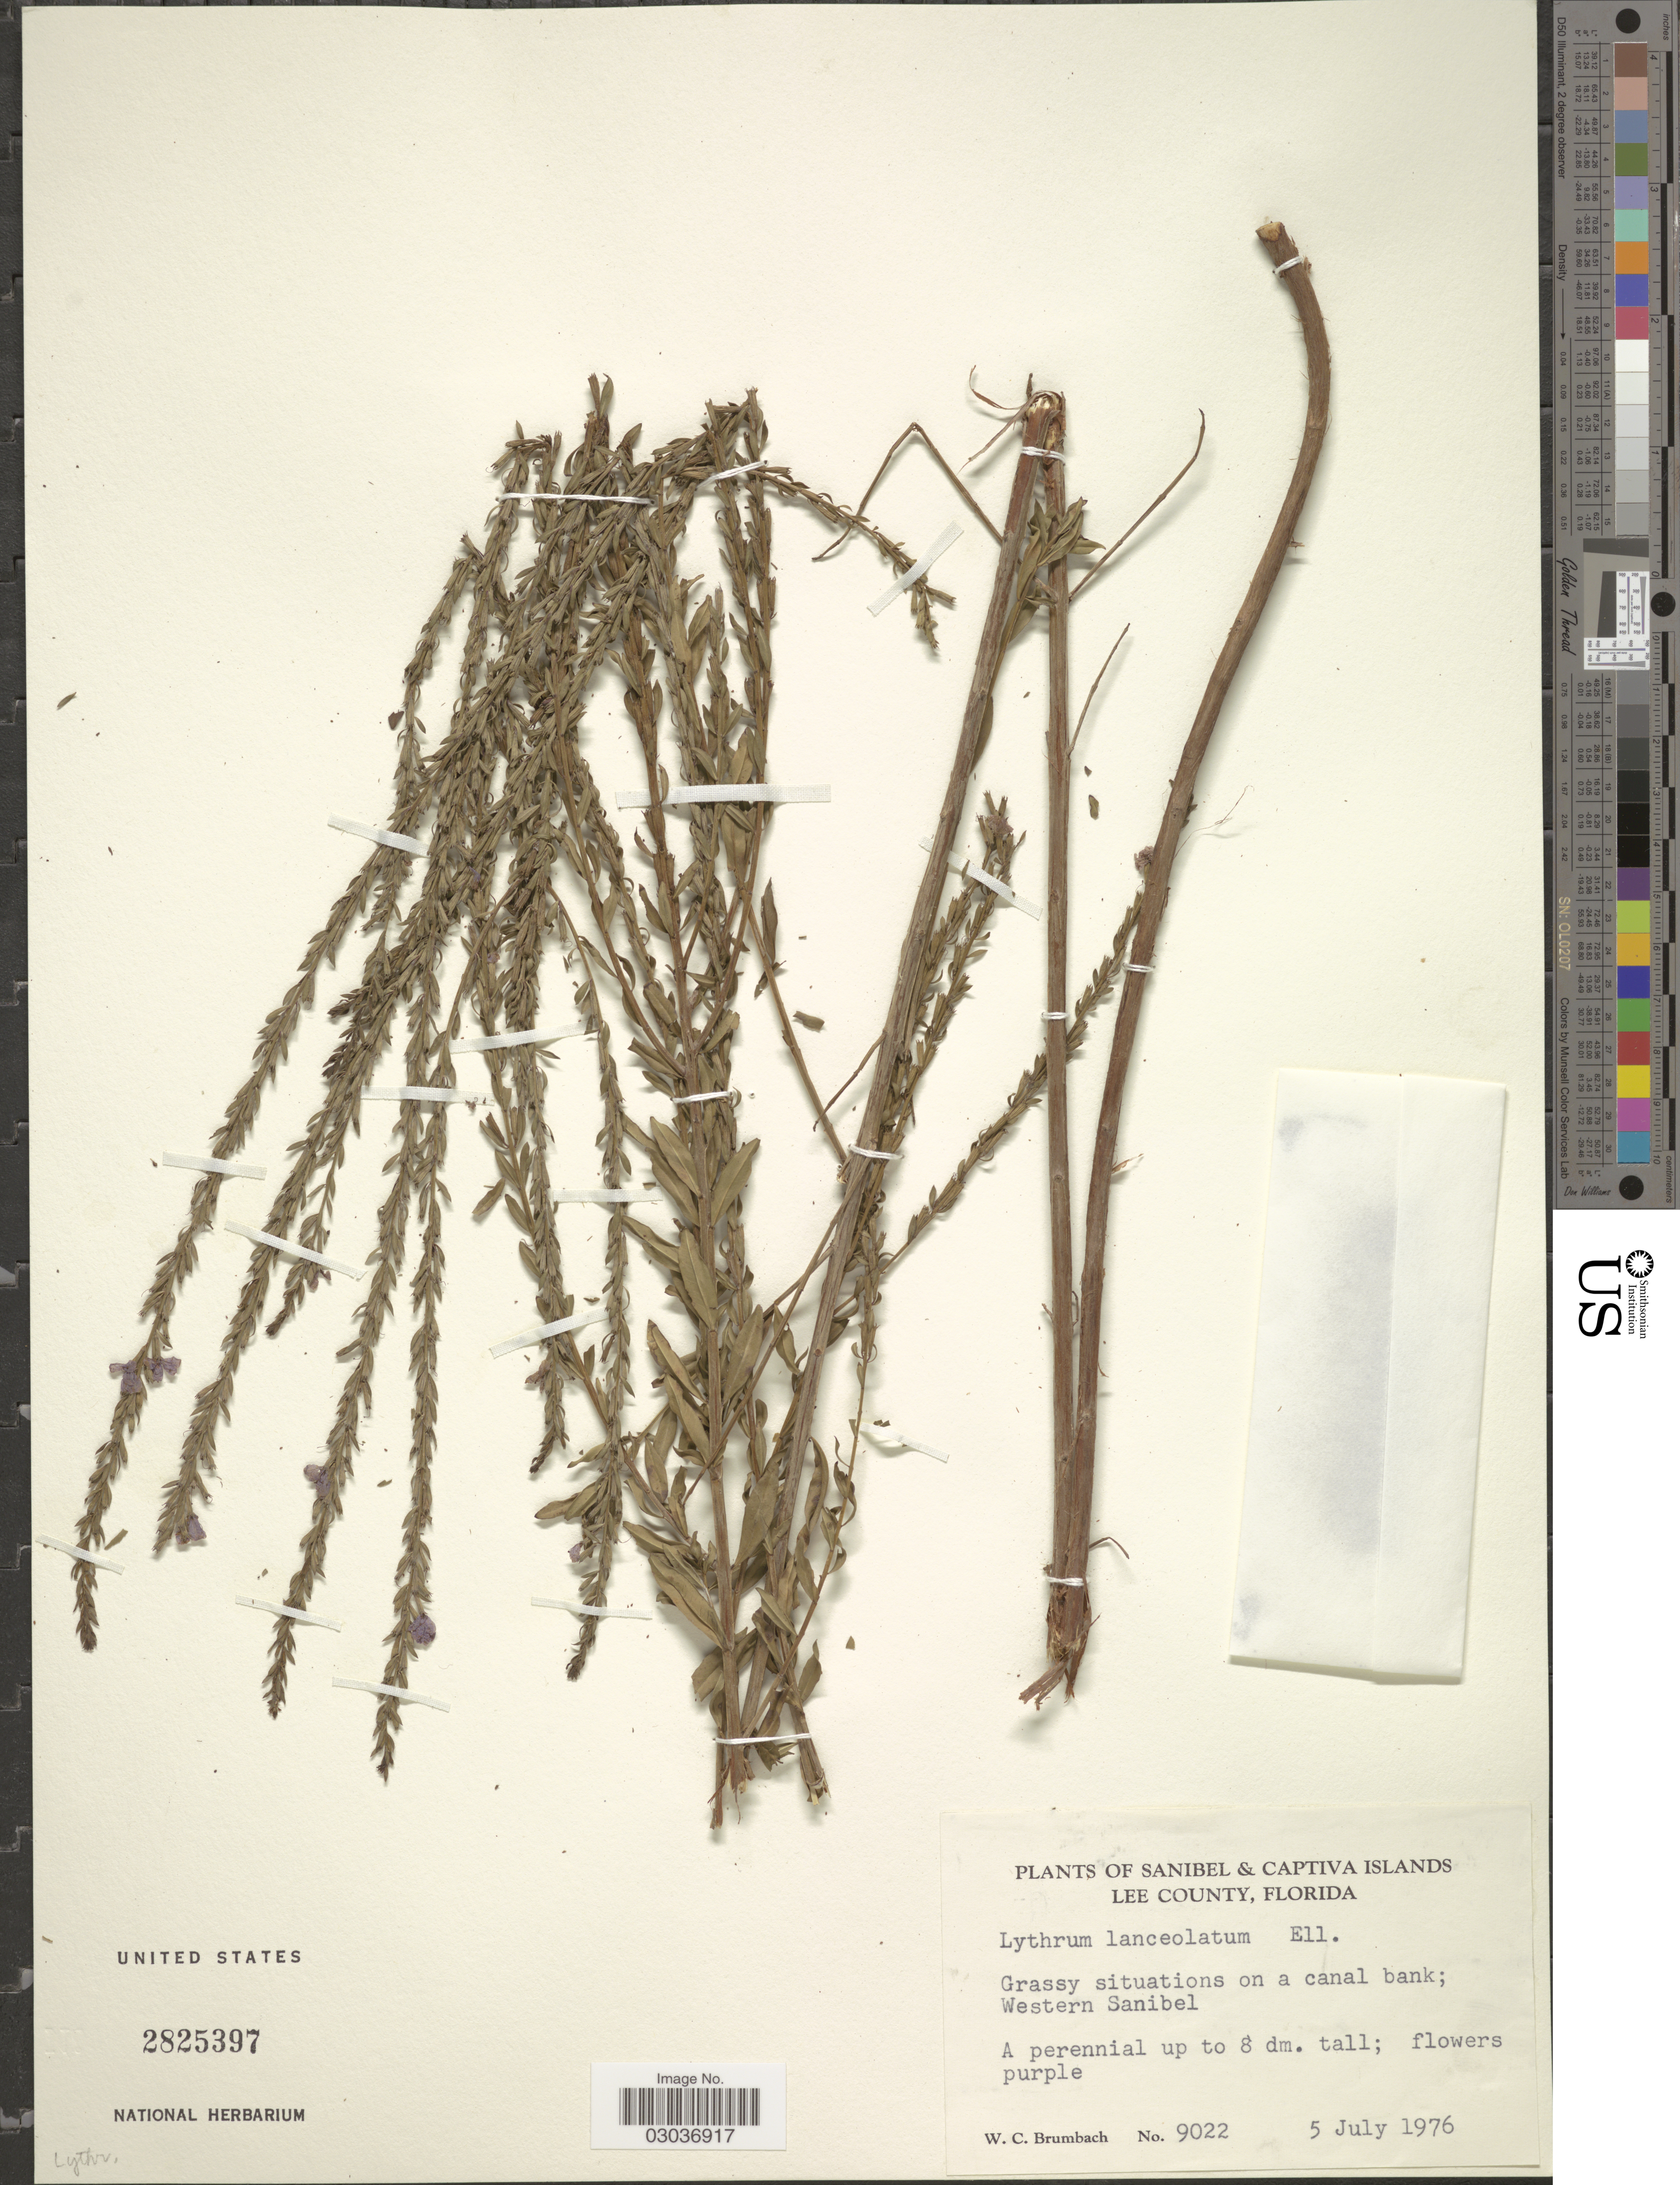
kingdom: Plantae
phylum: Tracheophyta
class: Magnoliopsida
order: Myrtales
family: Lythraceae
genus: Lythrum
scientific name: Lythrum lanceolatum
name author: Elliott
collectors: W. C. Brumbach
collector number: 9022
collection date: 1976-07-05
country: United States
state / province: Florida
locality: Sanibel & Captiva Islands, Lee County, Grassy situations on a canal bank; Western Sanibel.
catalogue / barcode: US 2825397